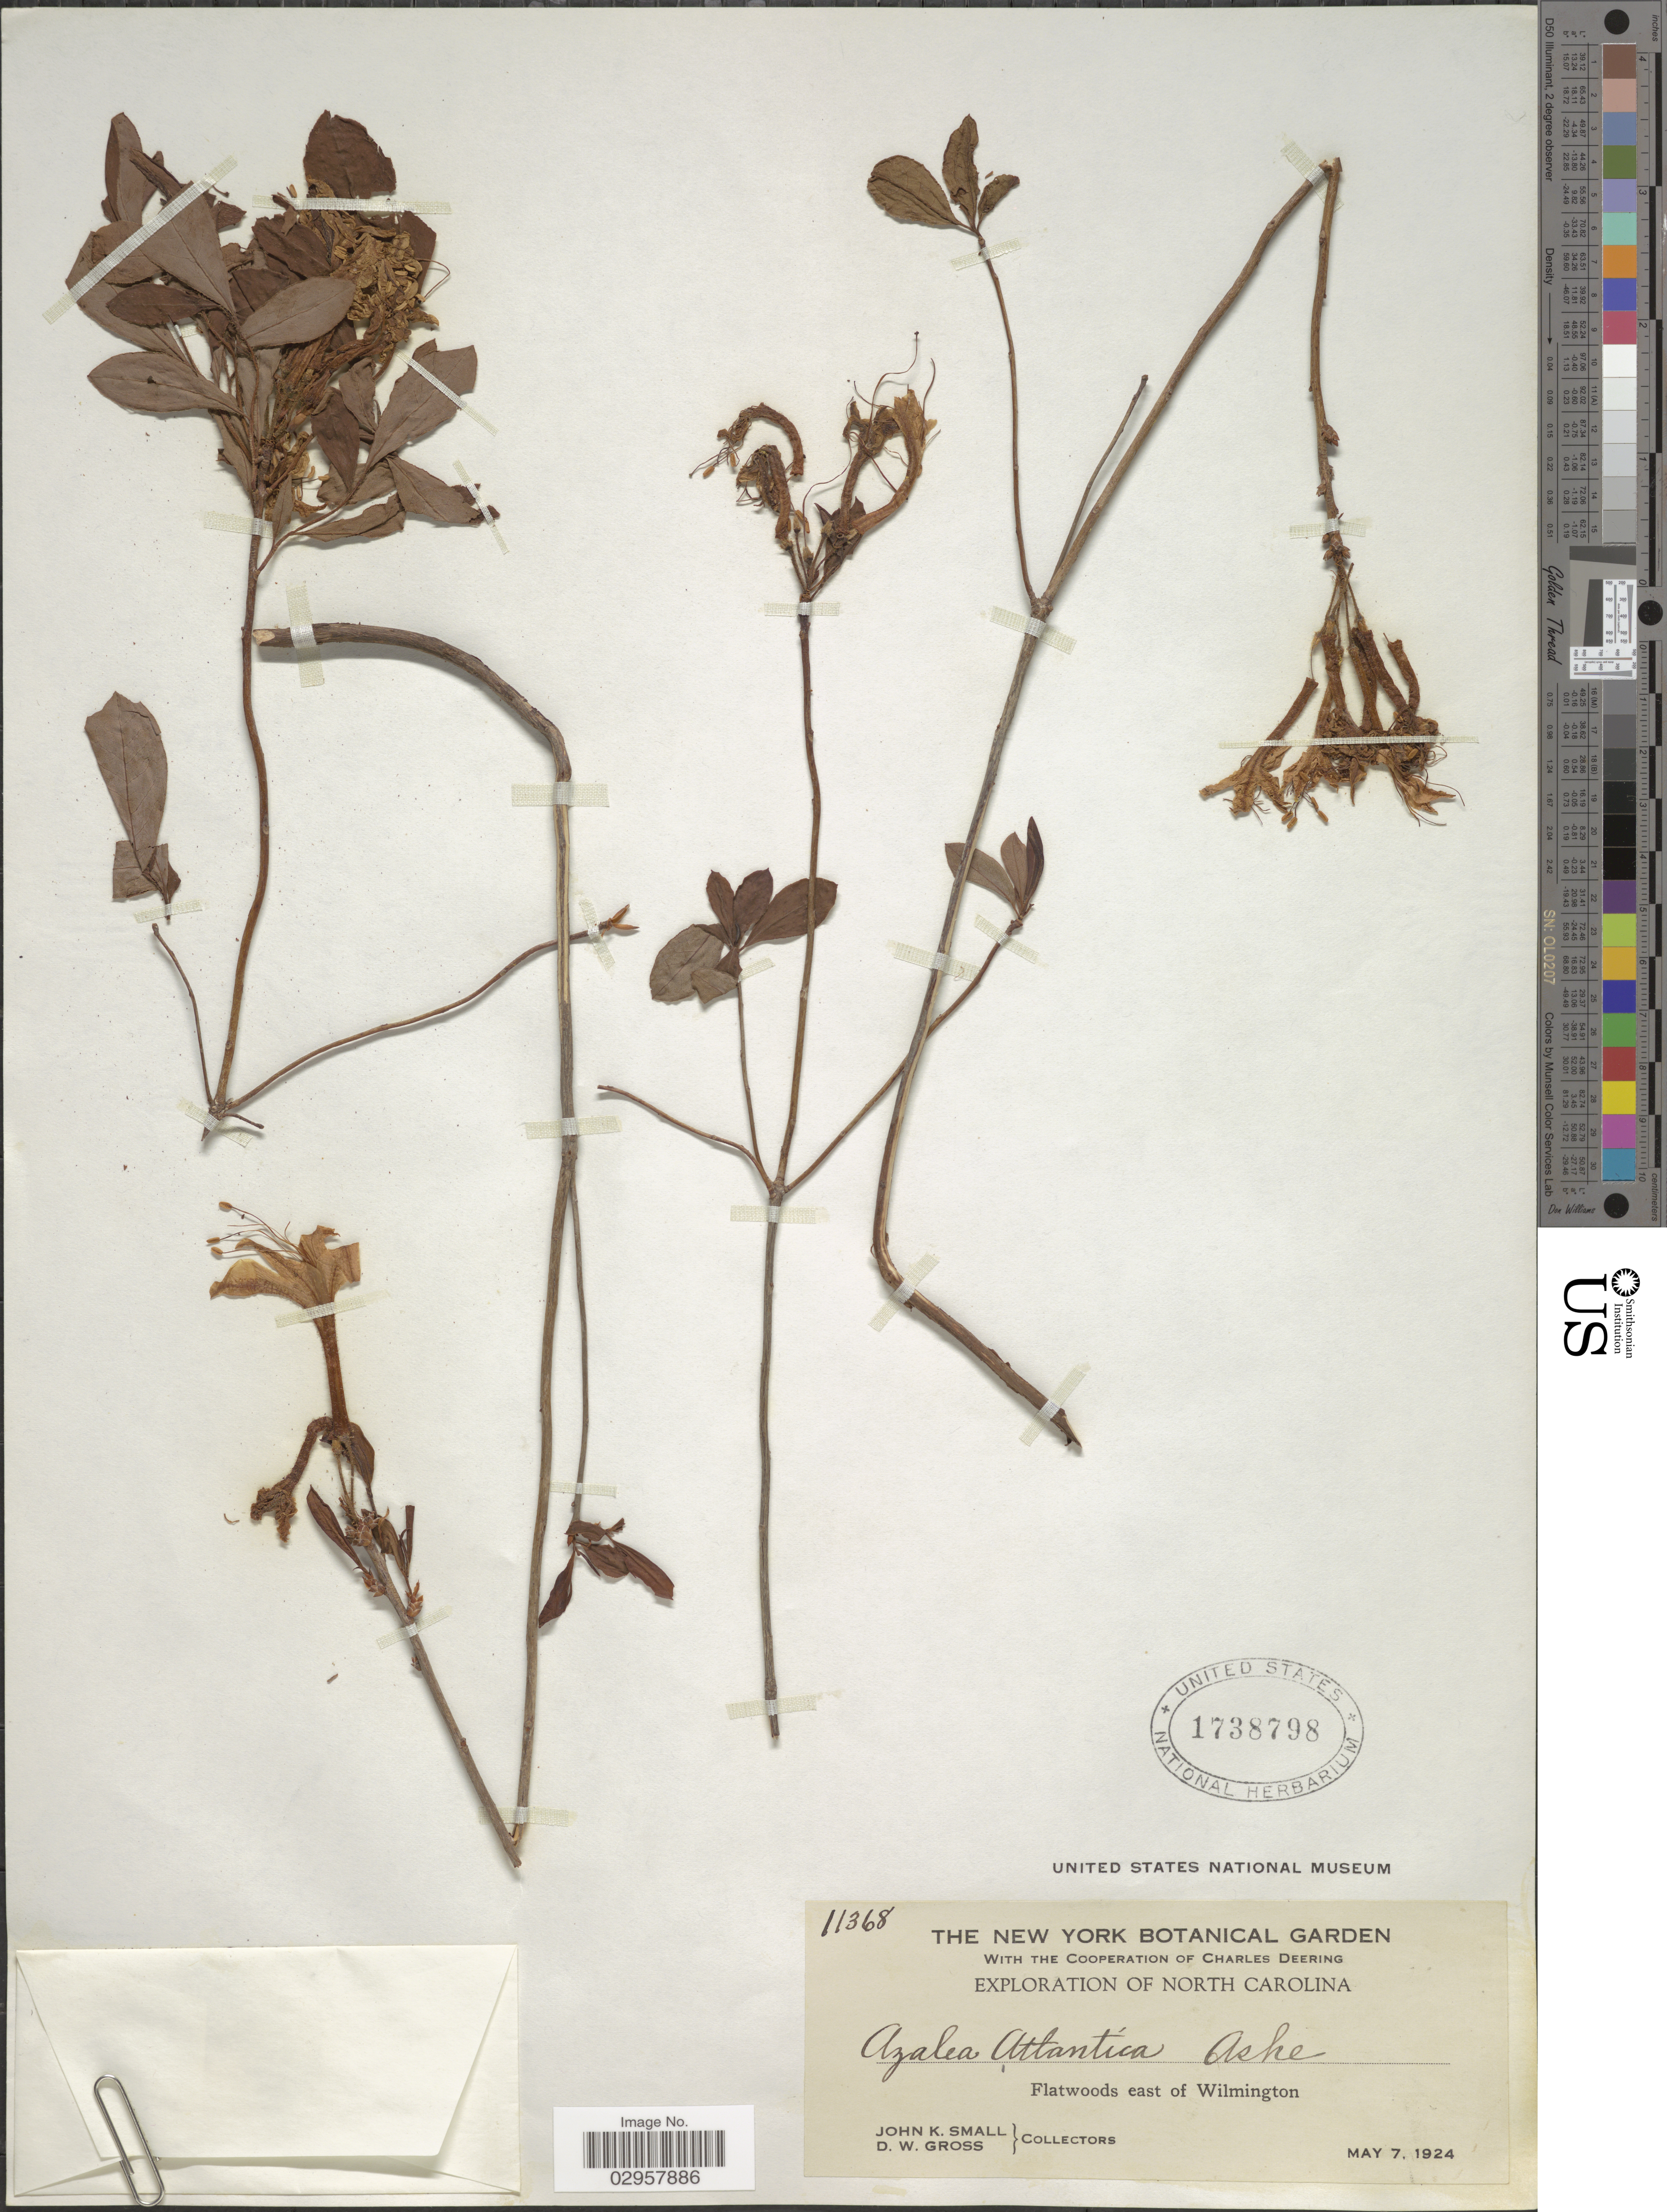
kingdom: Plantae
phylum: Tracheophyta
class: Magnoliopsida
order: Ericales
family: Ericaceae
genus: Rhododendron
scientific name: Rhododendron atlanticum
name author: (Ashe) Rehder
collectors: J. K. Small & D. Gross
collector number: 11368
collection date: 1924-05-07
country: United States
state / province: North Carolina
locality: Flatwoods east of Wilmington.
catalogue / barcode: US 1738798